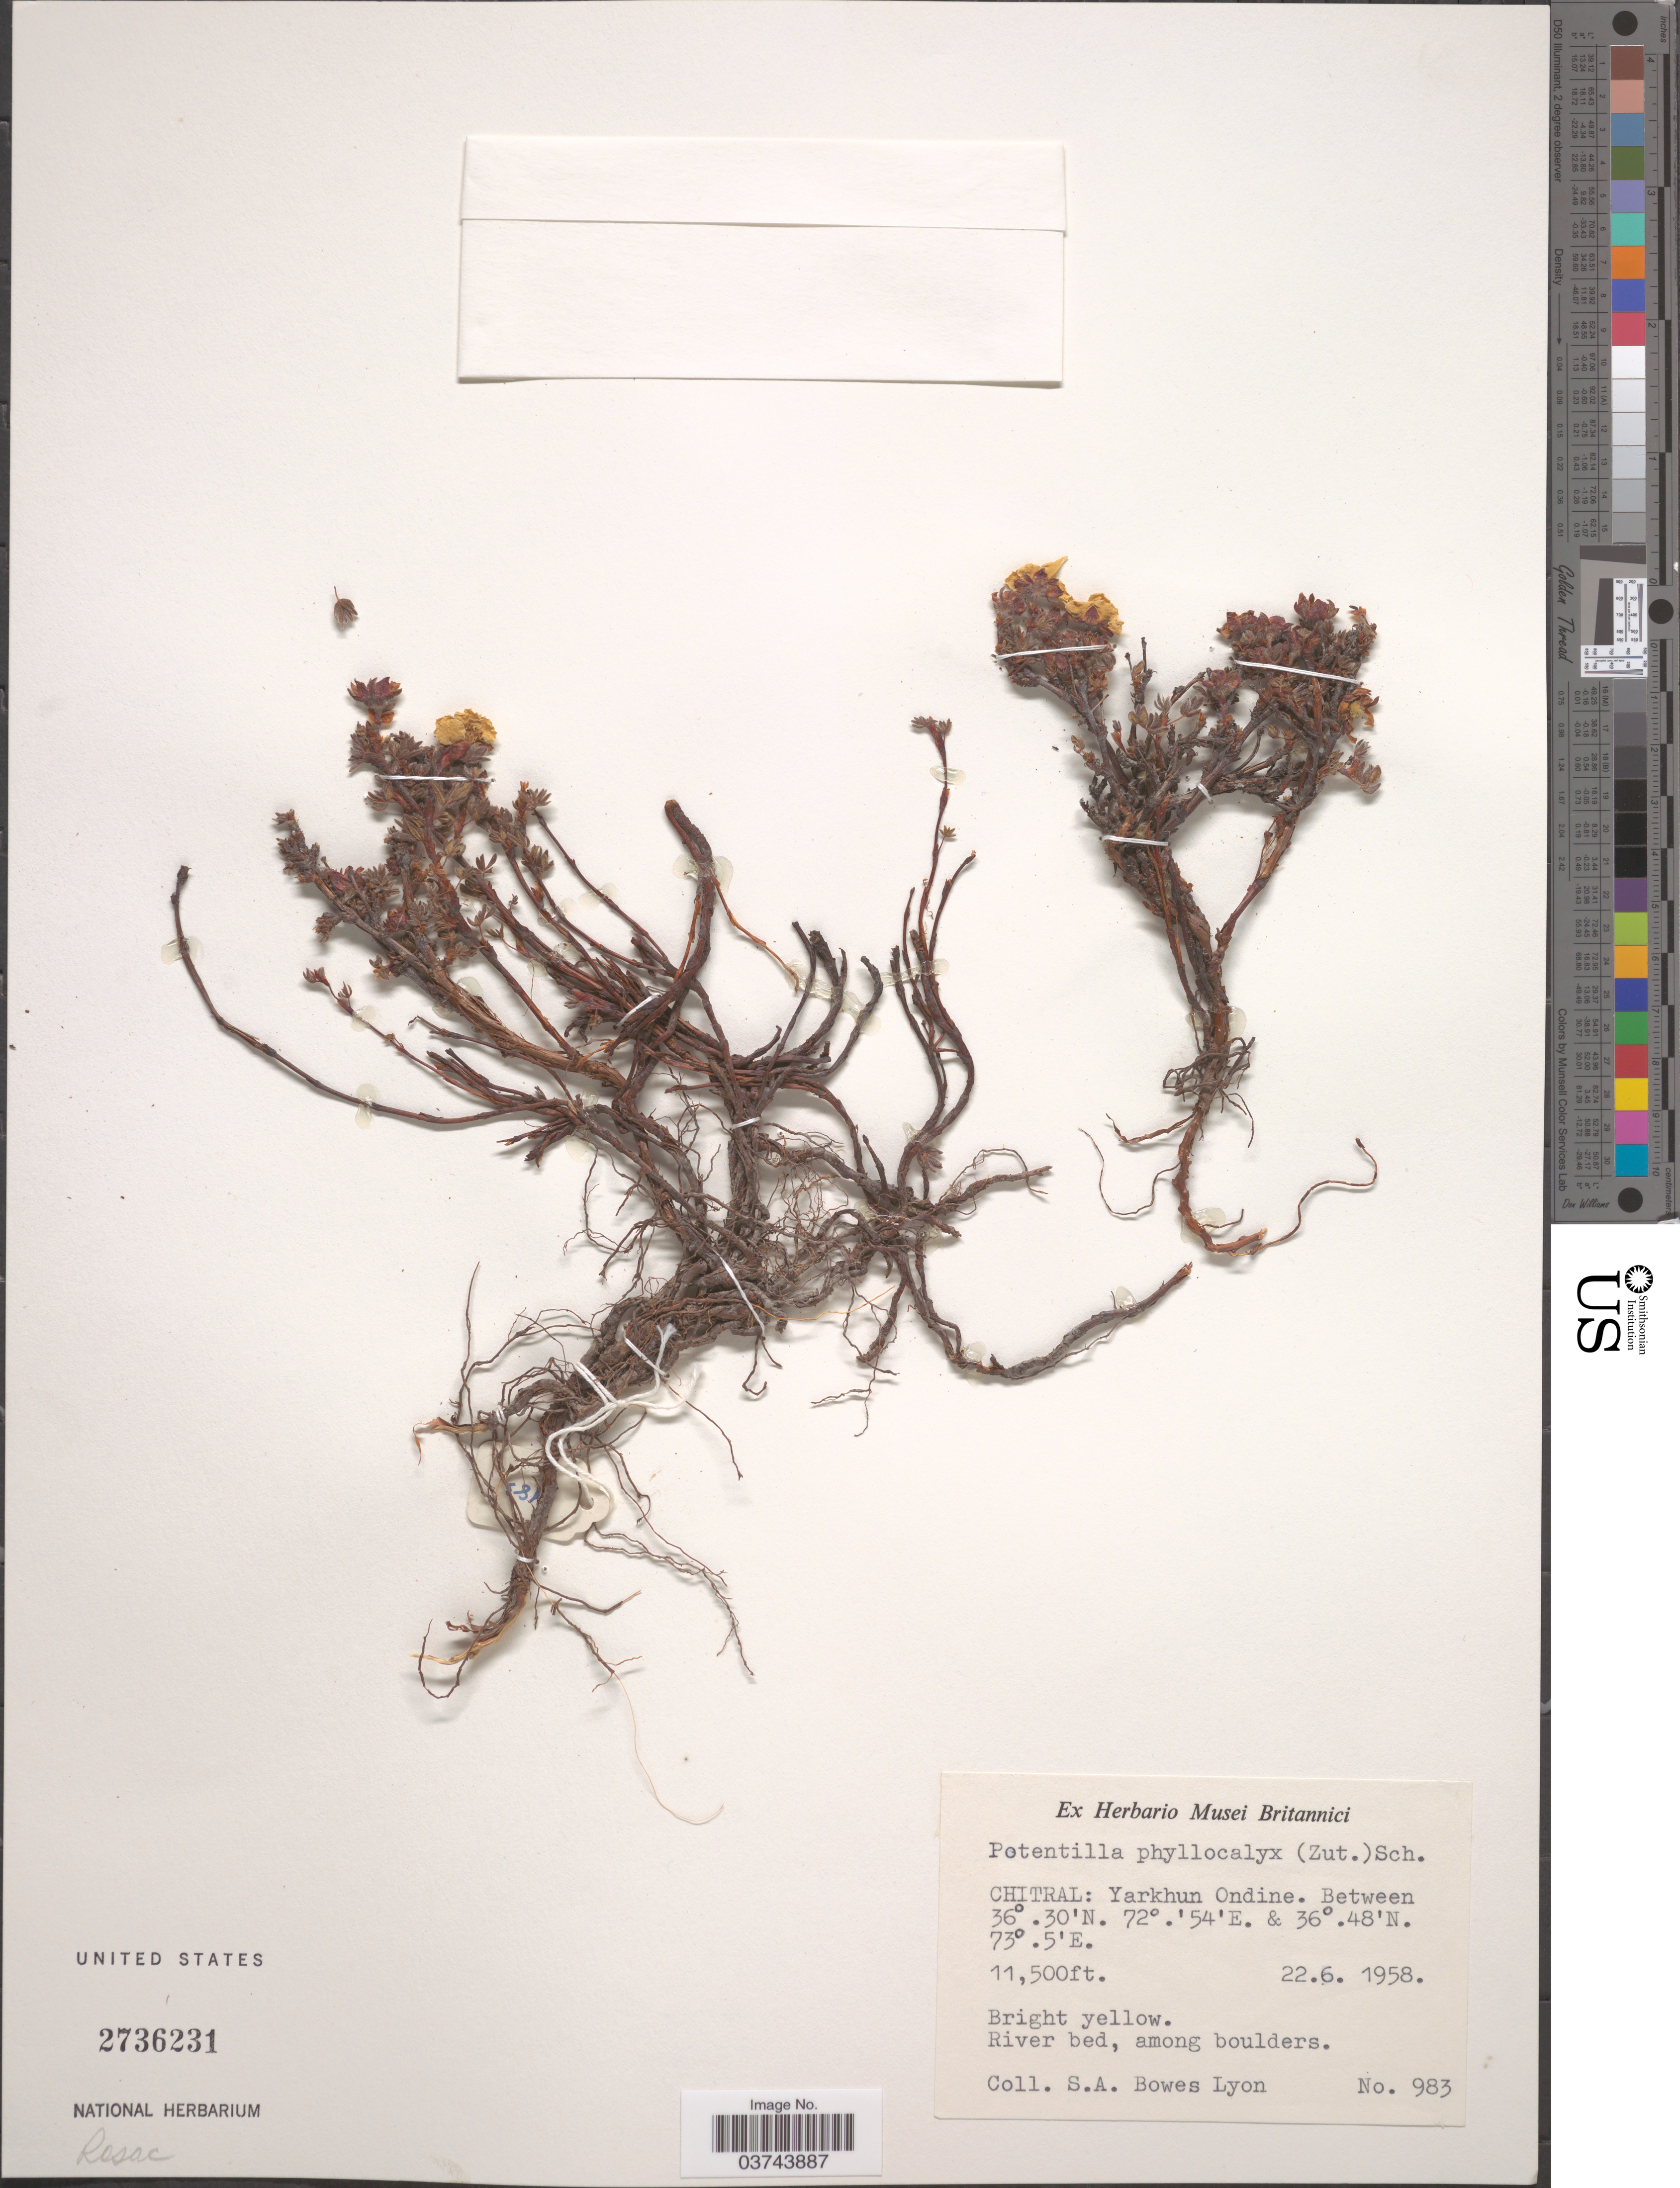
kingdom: Plantae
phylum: Tracheophyta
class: Magnoliopsida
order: Rosales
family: Rosaceae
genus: Dasiphora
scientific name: Dasiphora phyllocalyx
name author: Juz.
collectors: S. Bowes Lyon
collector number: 983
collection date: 1958-06-22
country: Pakistan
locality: Chitral: Yarkhun Ondine.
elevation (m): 3505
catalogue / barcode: US 2736231